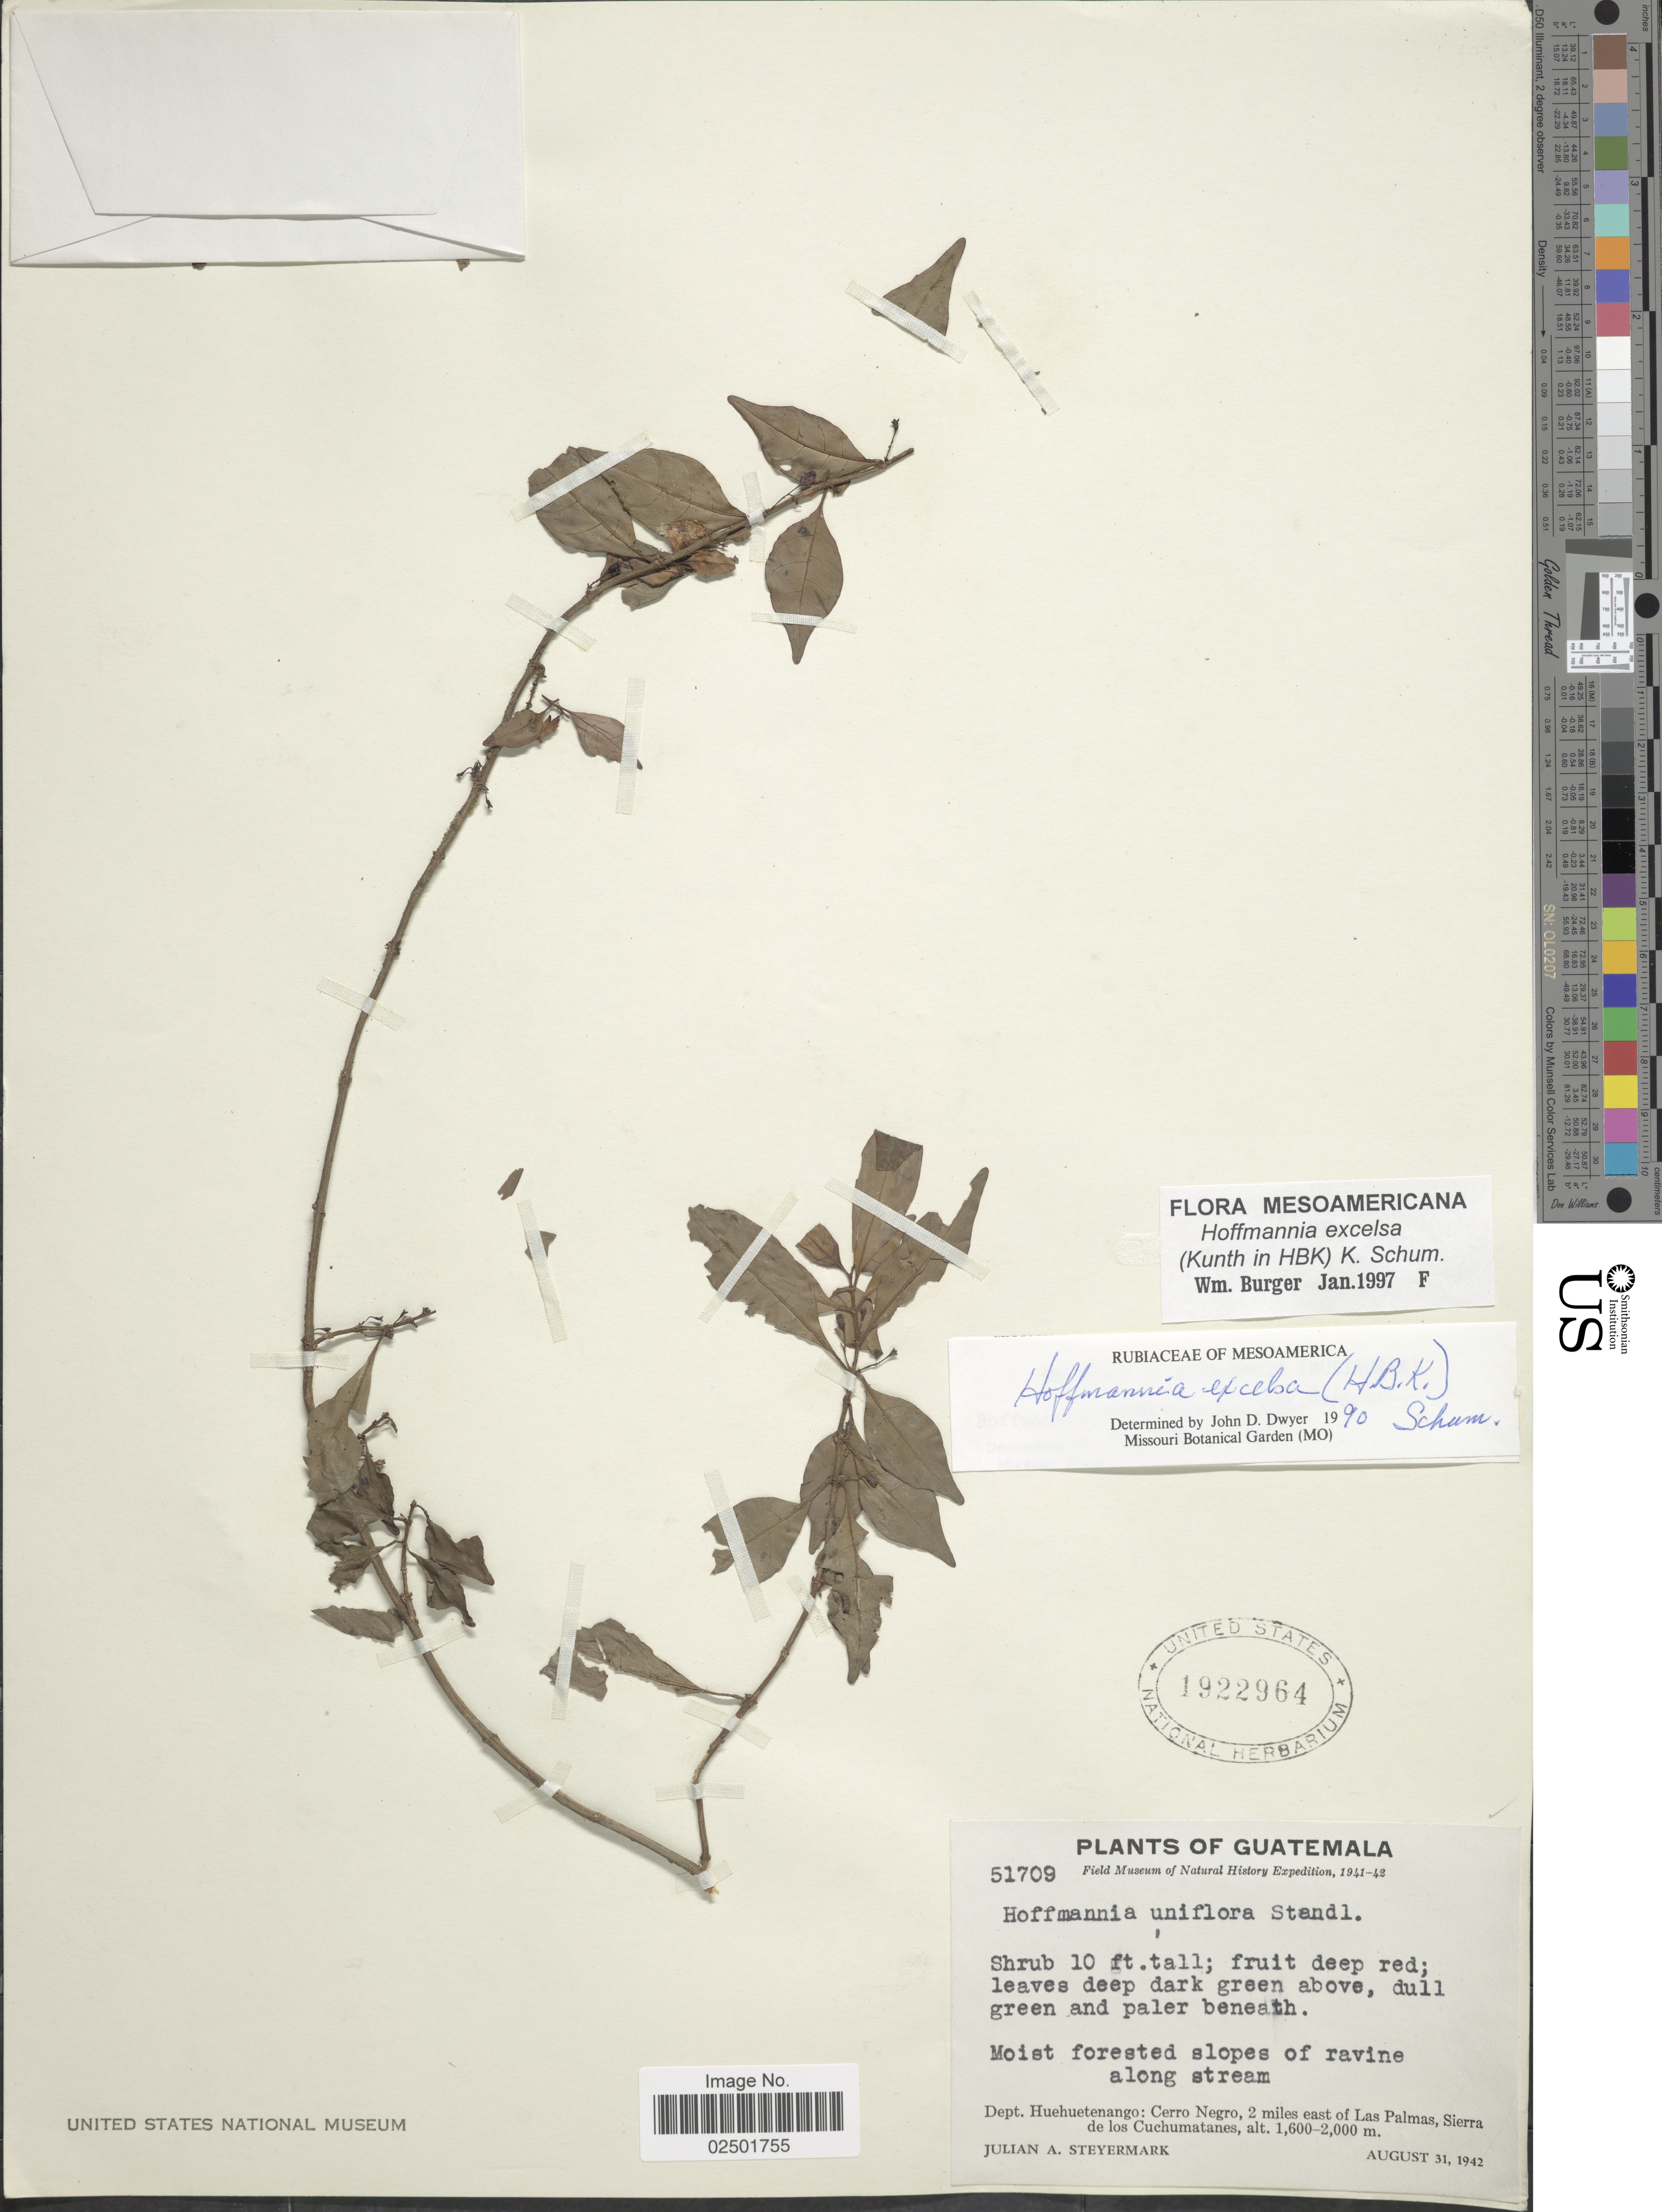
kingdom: Plantae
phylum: Tracheophyta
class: Magnoliopsida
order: Gentianales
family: Rubiaceae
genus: Hoffmannia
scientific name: Hoffmannia excelsa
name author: (Kunth) K. Schum.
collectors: J. Steyermark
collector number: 51709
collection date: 1942-08-31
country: Guatemala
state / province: Huehuetenango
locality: Moist forested slopes of ravine along stream, Dept. Huehuetenango: Cerro Negro, 2 miles east of Las Palmas, Sierra de los Cuchumatanes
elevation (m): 1600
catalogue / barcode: US 1922964